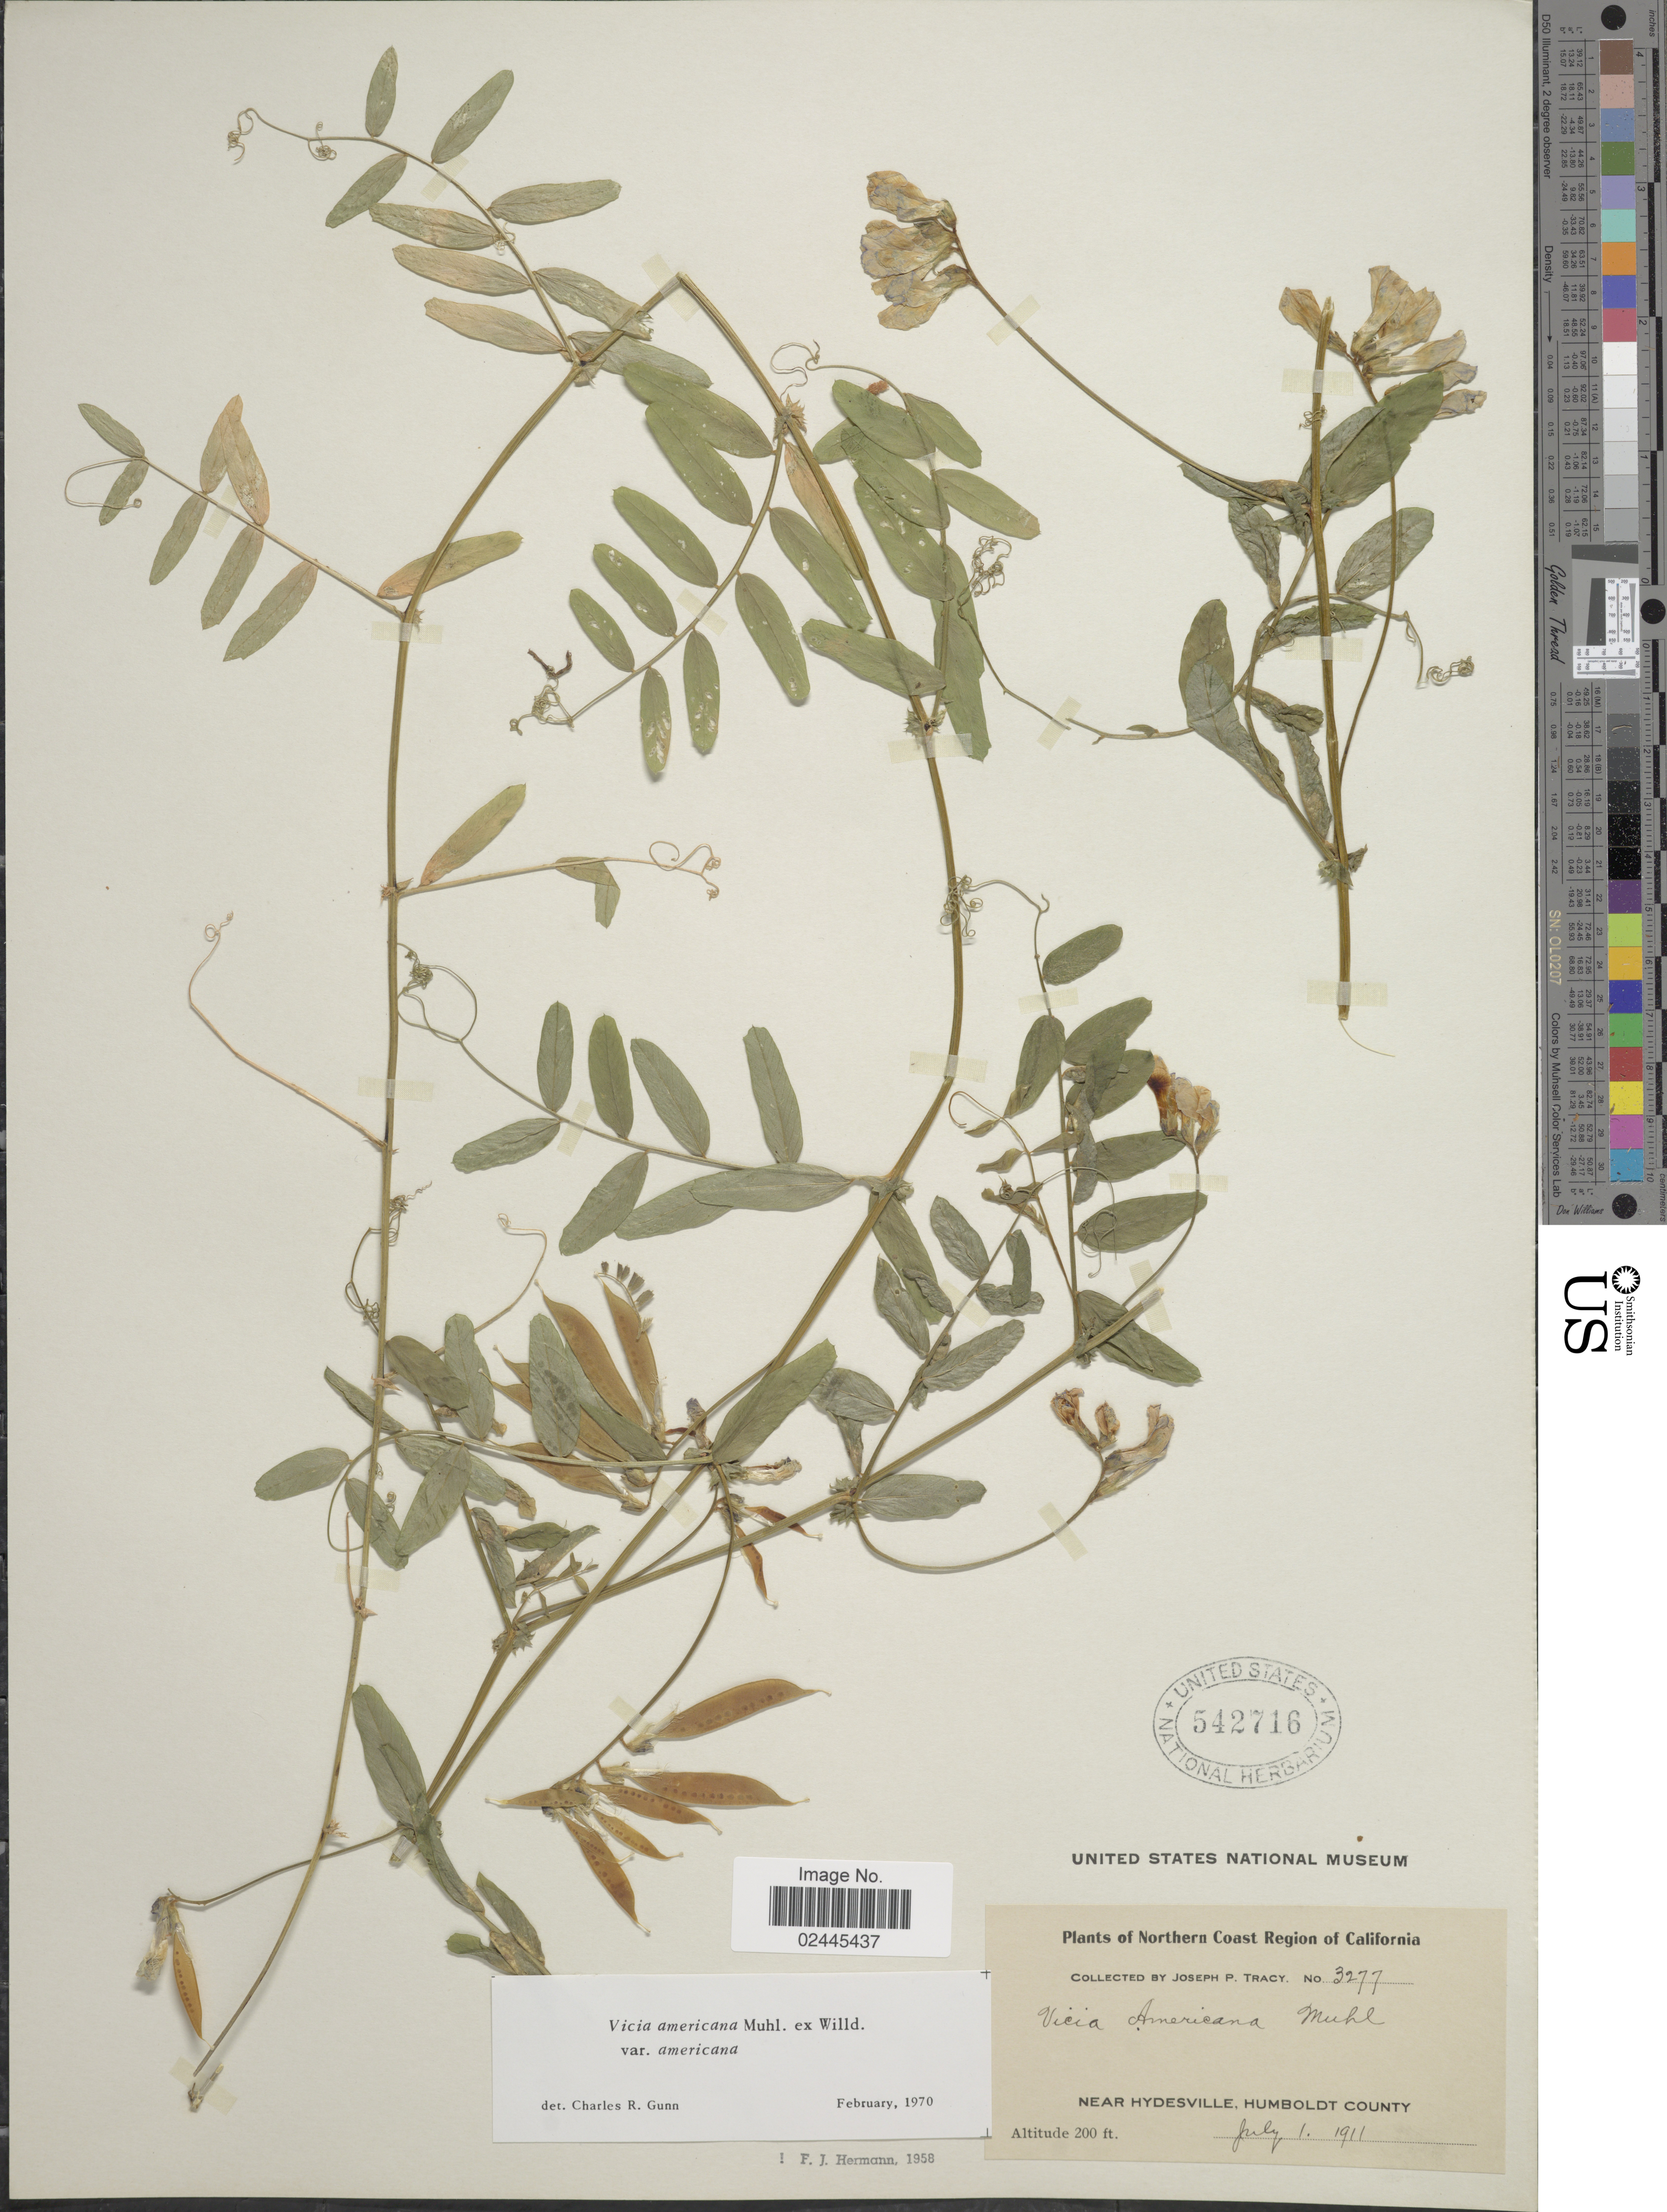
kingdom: Plantae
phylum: Tracheophyta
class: Magnoliopsida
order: Fabales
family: Fabaceae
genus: Vicia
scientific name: Vicia americana var. americana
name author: Muhl. ex Willd.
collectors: J. Tracy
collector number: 3277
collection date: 1911-07-01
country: United States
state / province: California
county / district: Humboldt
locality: Northern Coast Region of California, Near Hydesville, Humboldt County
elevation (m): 61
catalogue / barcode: US 542716